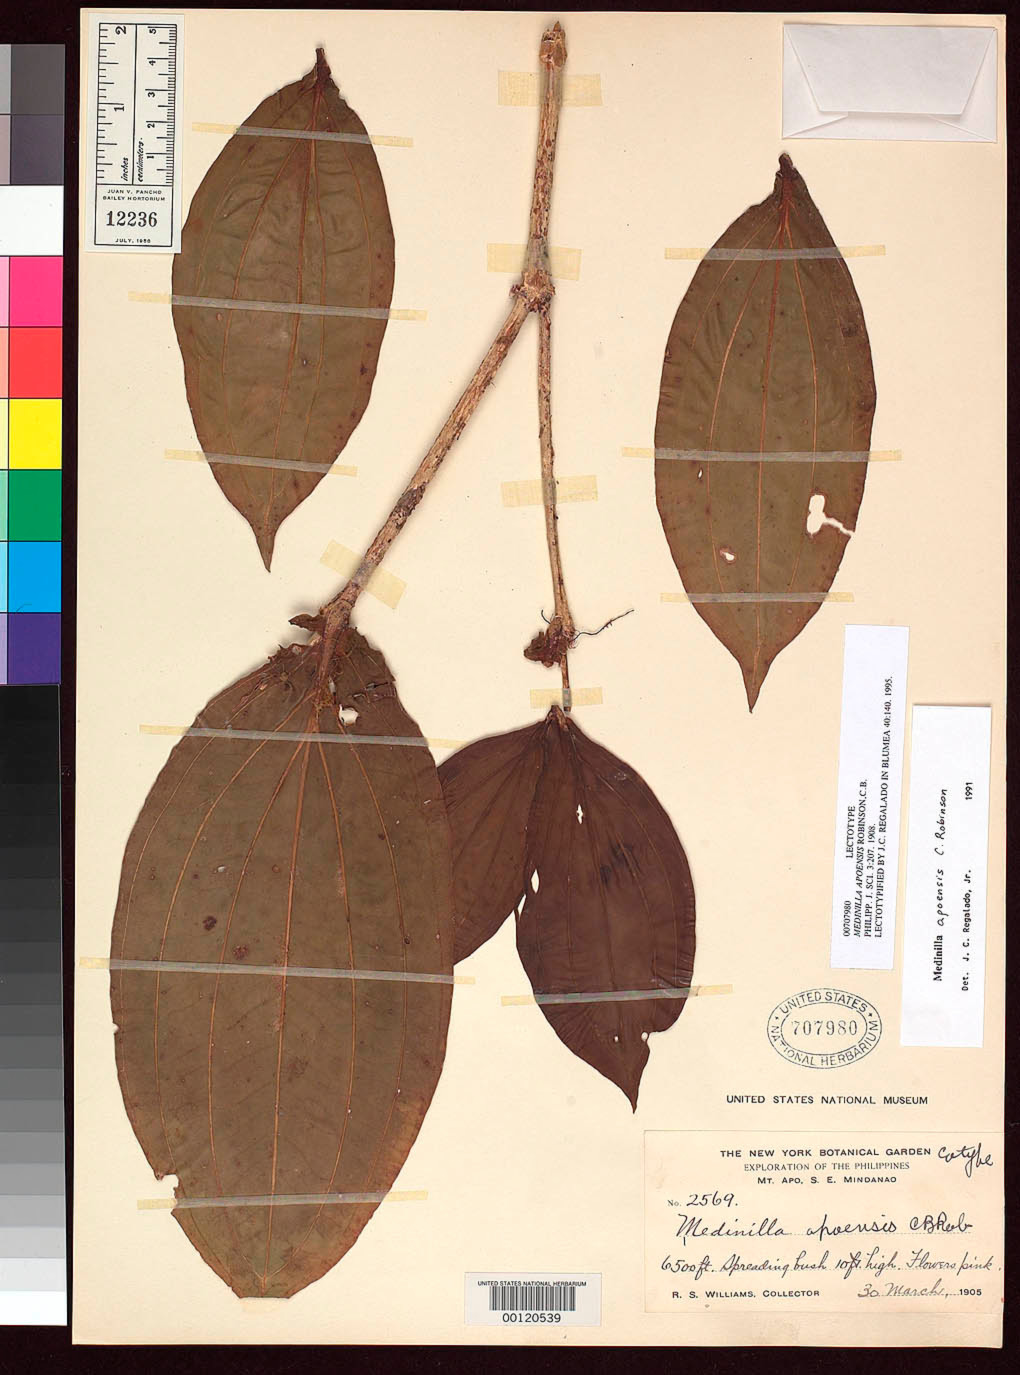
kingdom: Plantae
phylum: Tracheophyta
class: Magnoliopsida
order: Myrtales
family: Melastomataceae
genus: Medinilla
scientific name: Medinilla apoensis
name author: C.B. Rob.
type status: Lectotype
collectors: R. S. Williams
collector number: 2569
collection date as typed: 30 Mar 1905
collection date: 1905-03-30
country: Philippines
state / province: Davao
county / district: Davao del Sur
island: Mindanao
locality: Mt. Apo.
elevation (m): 1950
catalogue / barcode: US 707980